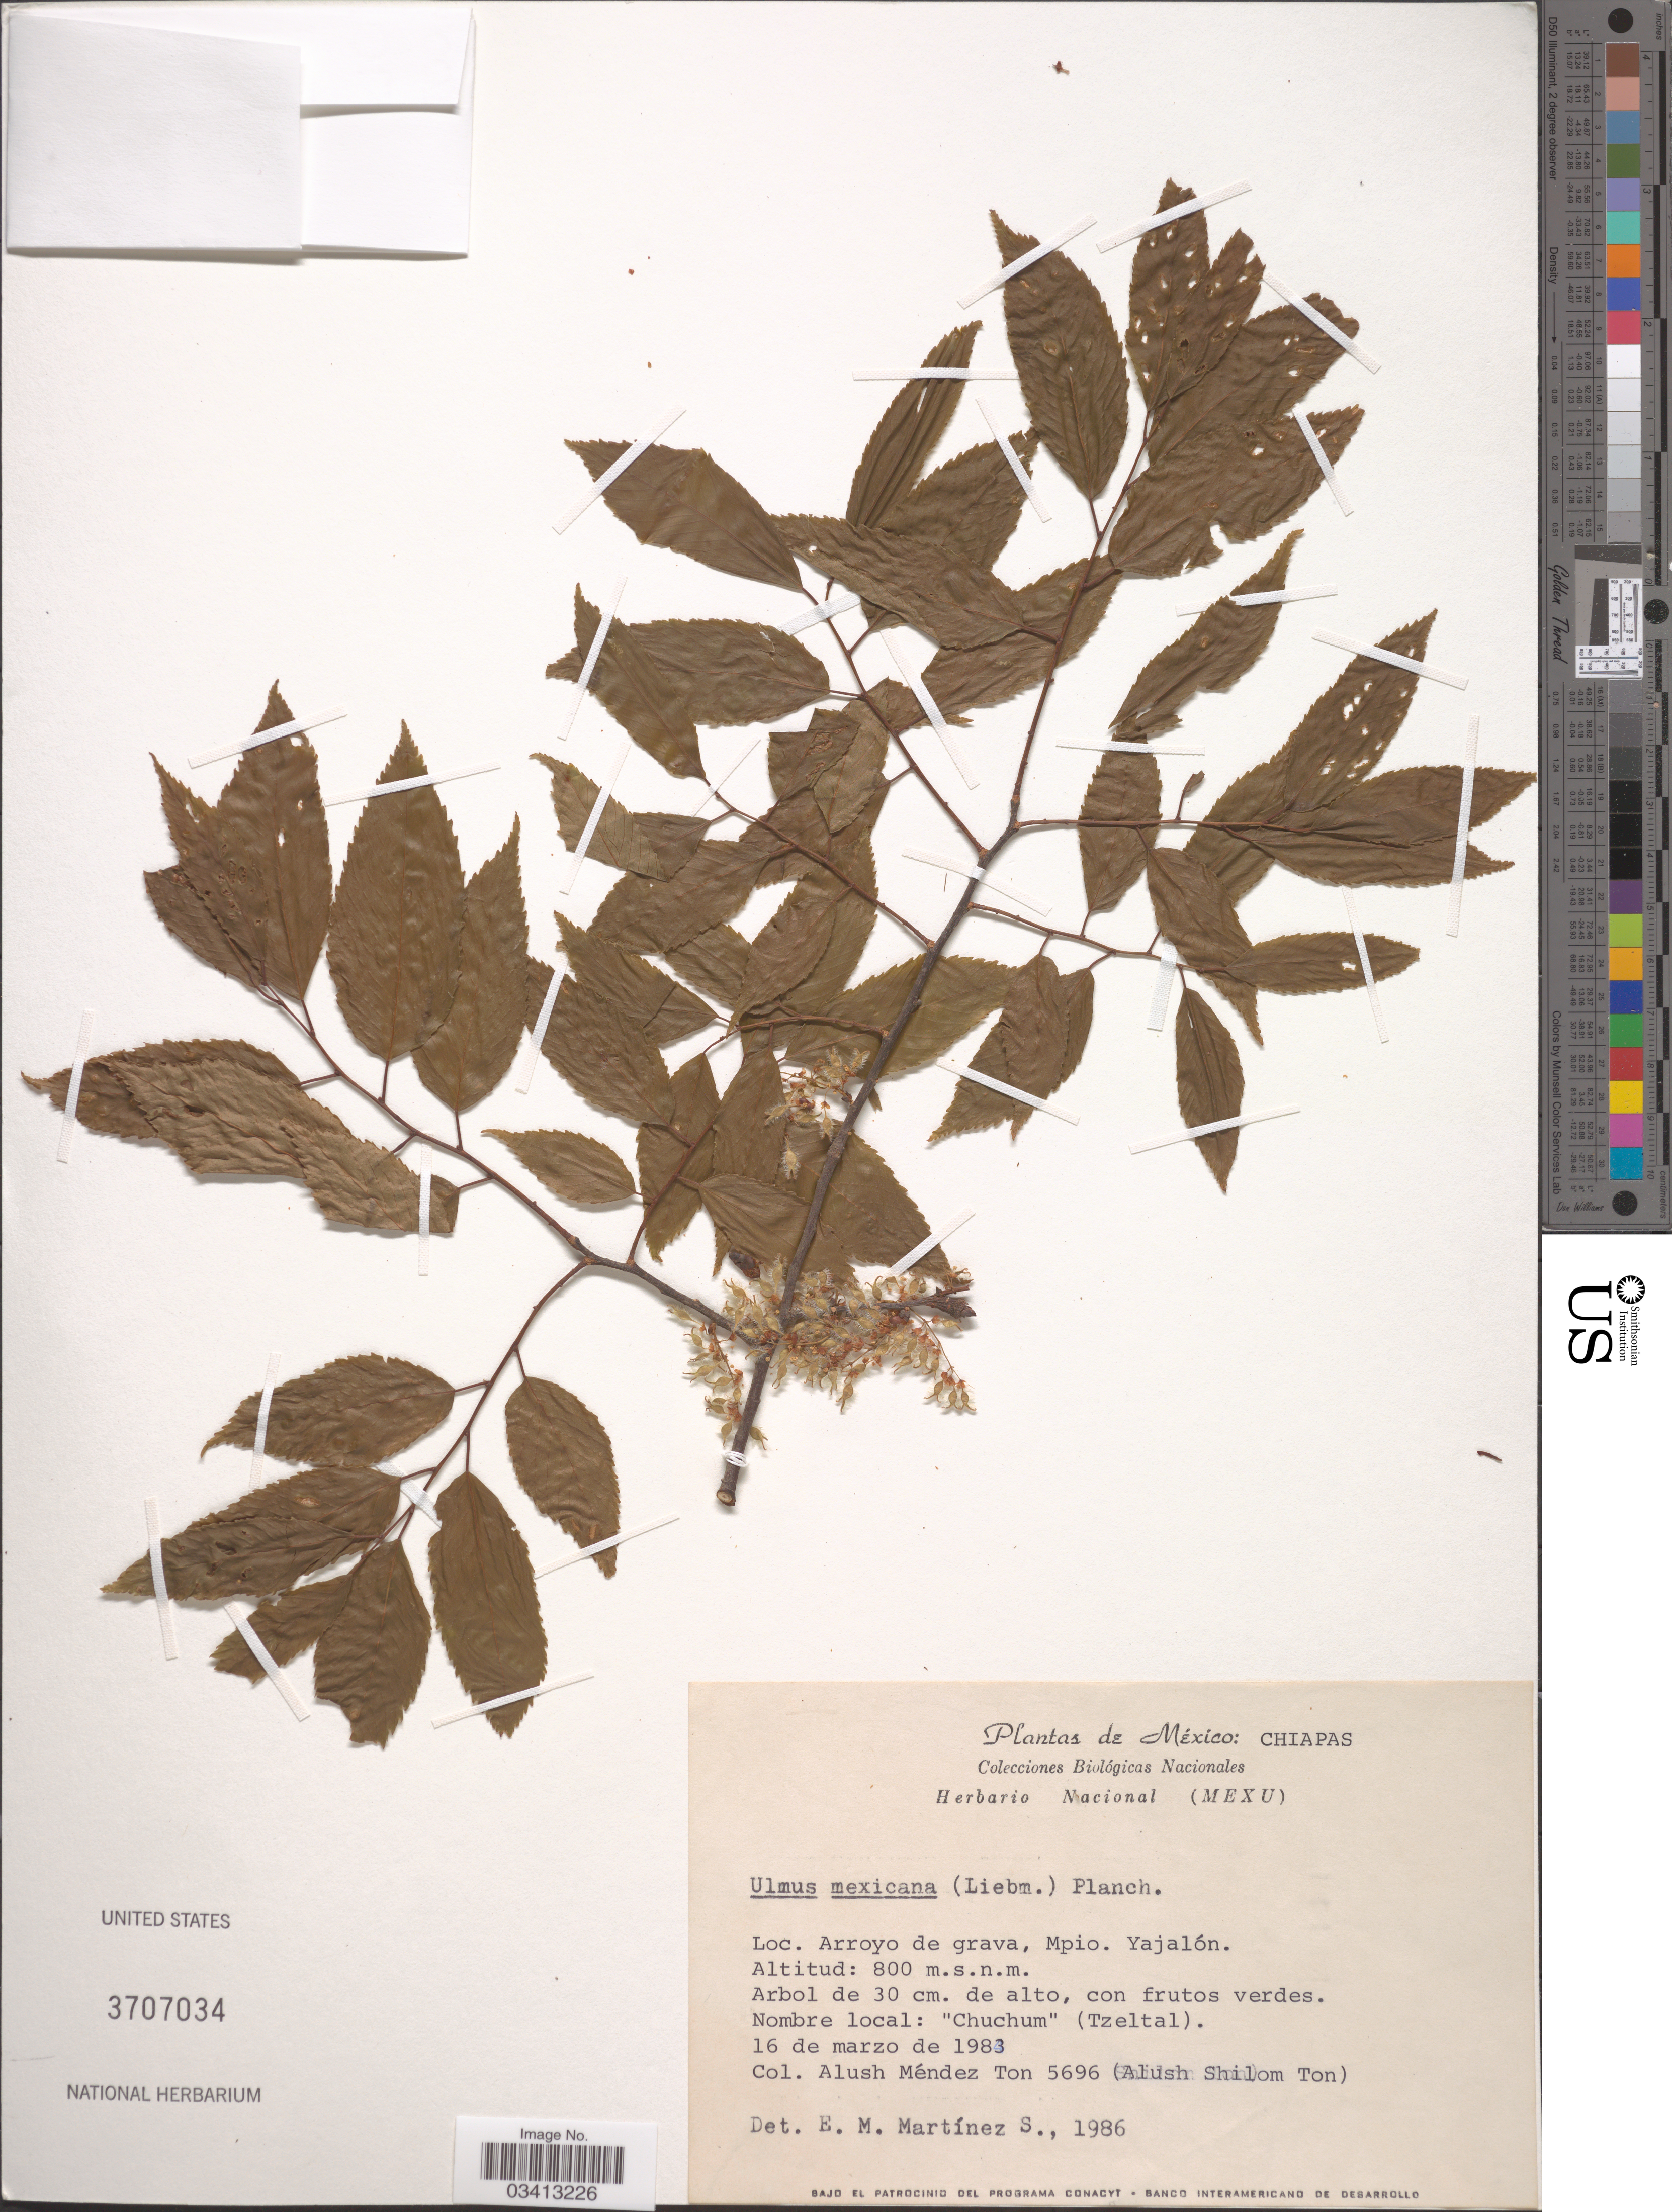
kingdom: Plantae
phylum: Tracheophyta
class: Magnoliopsida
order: Rosales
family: Ulmaceae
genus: Ulmus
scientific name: Ulmus mexicana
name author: (Liebm.) Planch.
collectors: A. Méndez Ton & A. Ton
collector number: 5696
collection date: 1983-03-16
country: Mexico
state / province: Chiapas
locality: Arroyo de grava, Mpio. Yajalón.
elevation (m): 800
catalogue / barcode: US 3707034